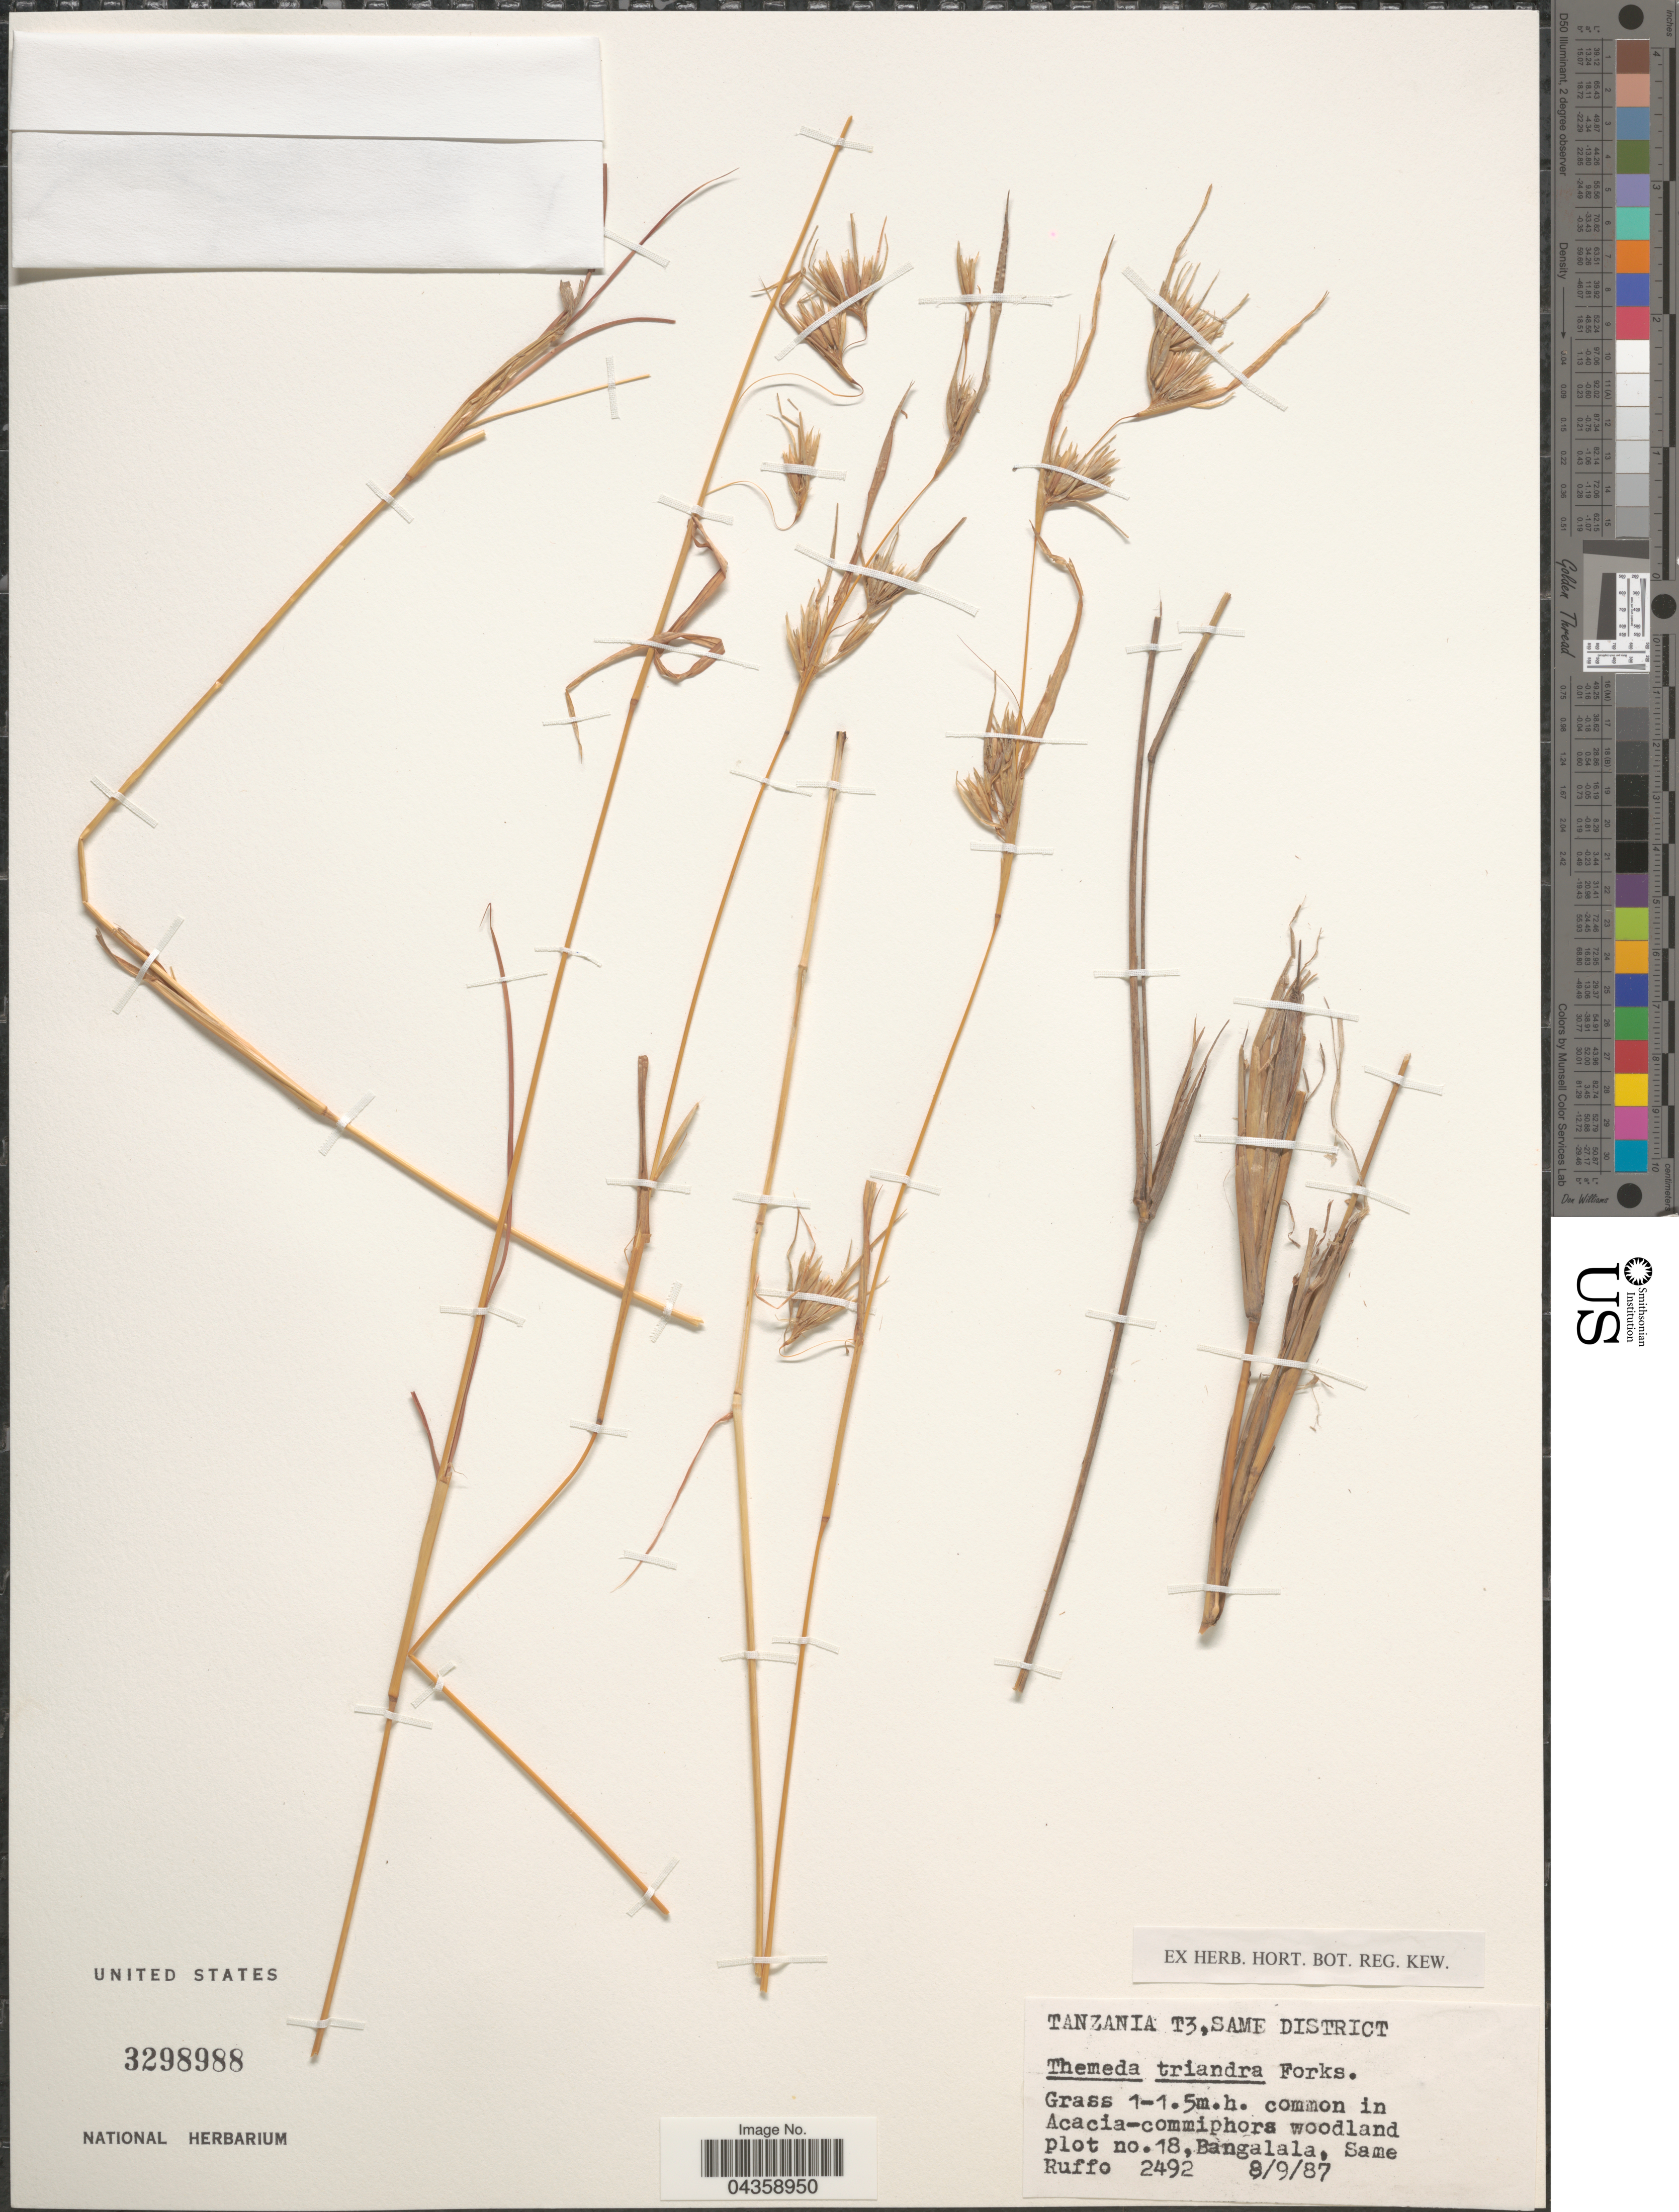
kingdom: Plantae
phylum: Tracheophyta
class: Liliopsida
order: Poales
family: Poaceae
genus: Themeda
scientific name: Themeda triandra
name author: Forssk.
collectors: Ruffo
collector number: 2492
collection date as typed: Transcribed d/m/y: 8/9/87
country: Tanzania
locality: T3, Same District. Plot no. 18, Bangalala, Same.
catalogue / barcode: US 3298988